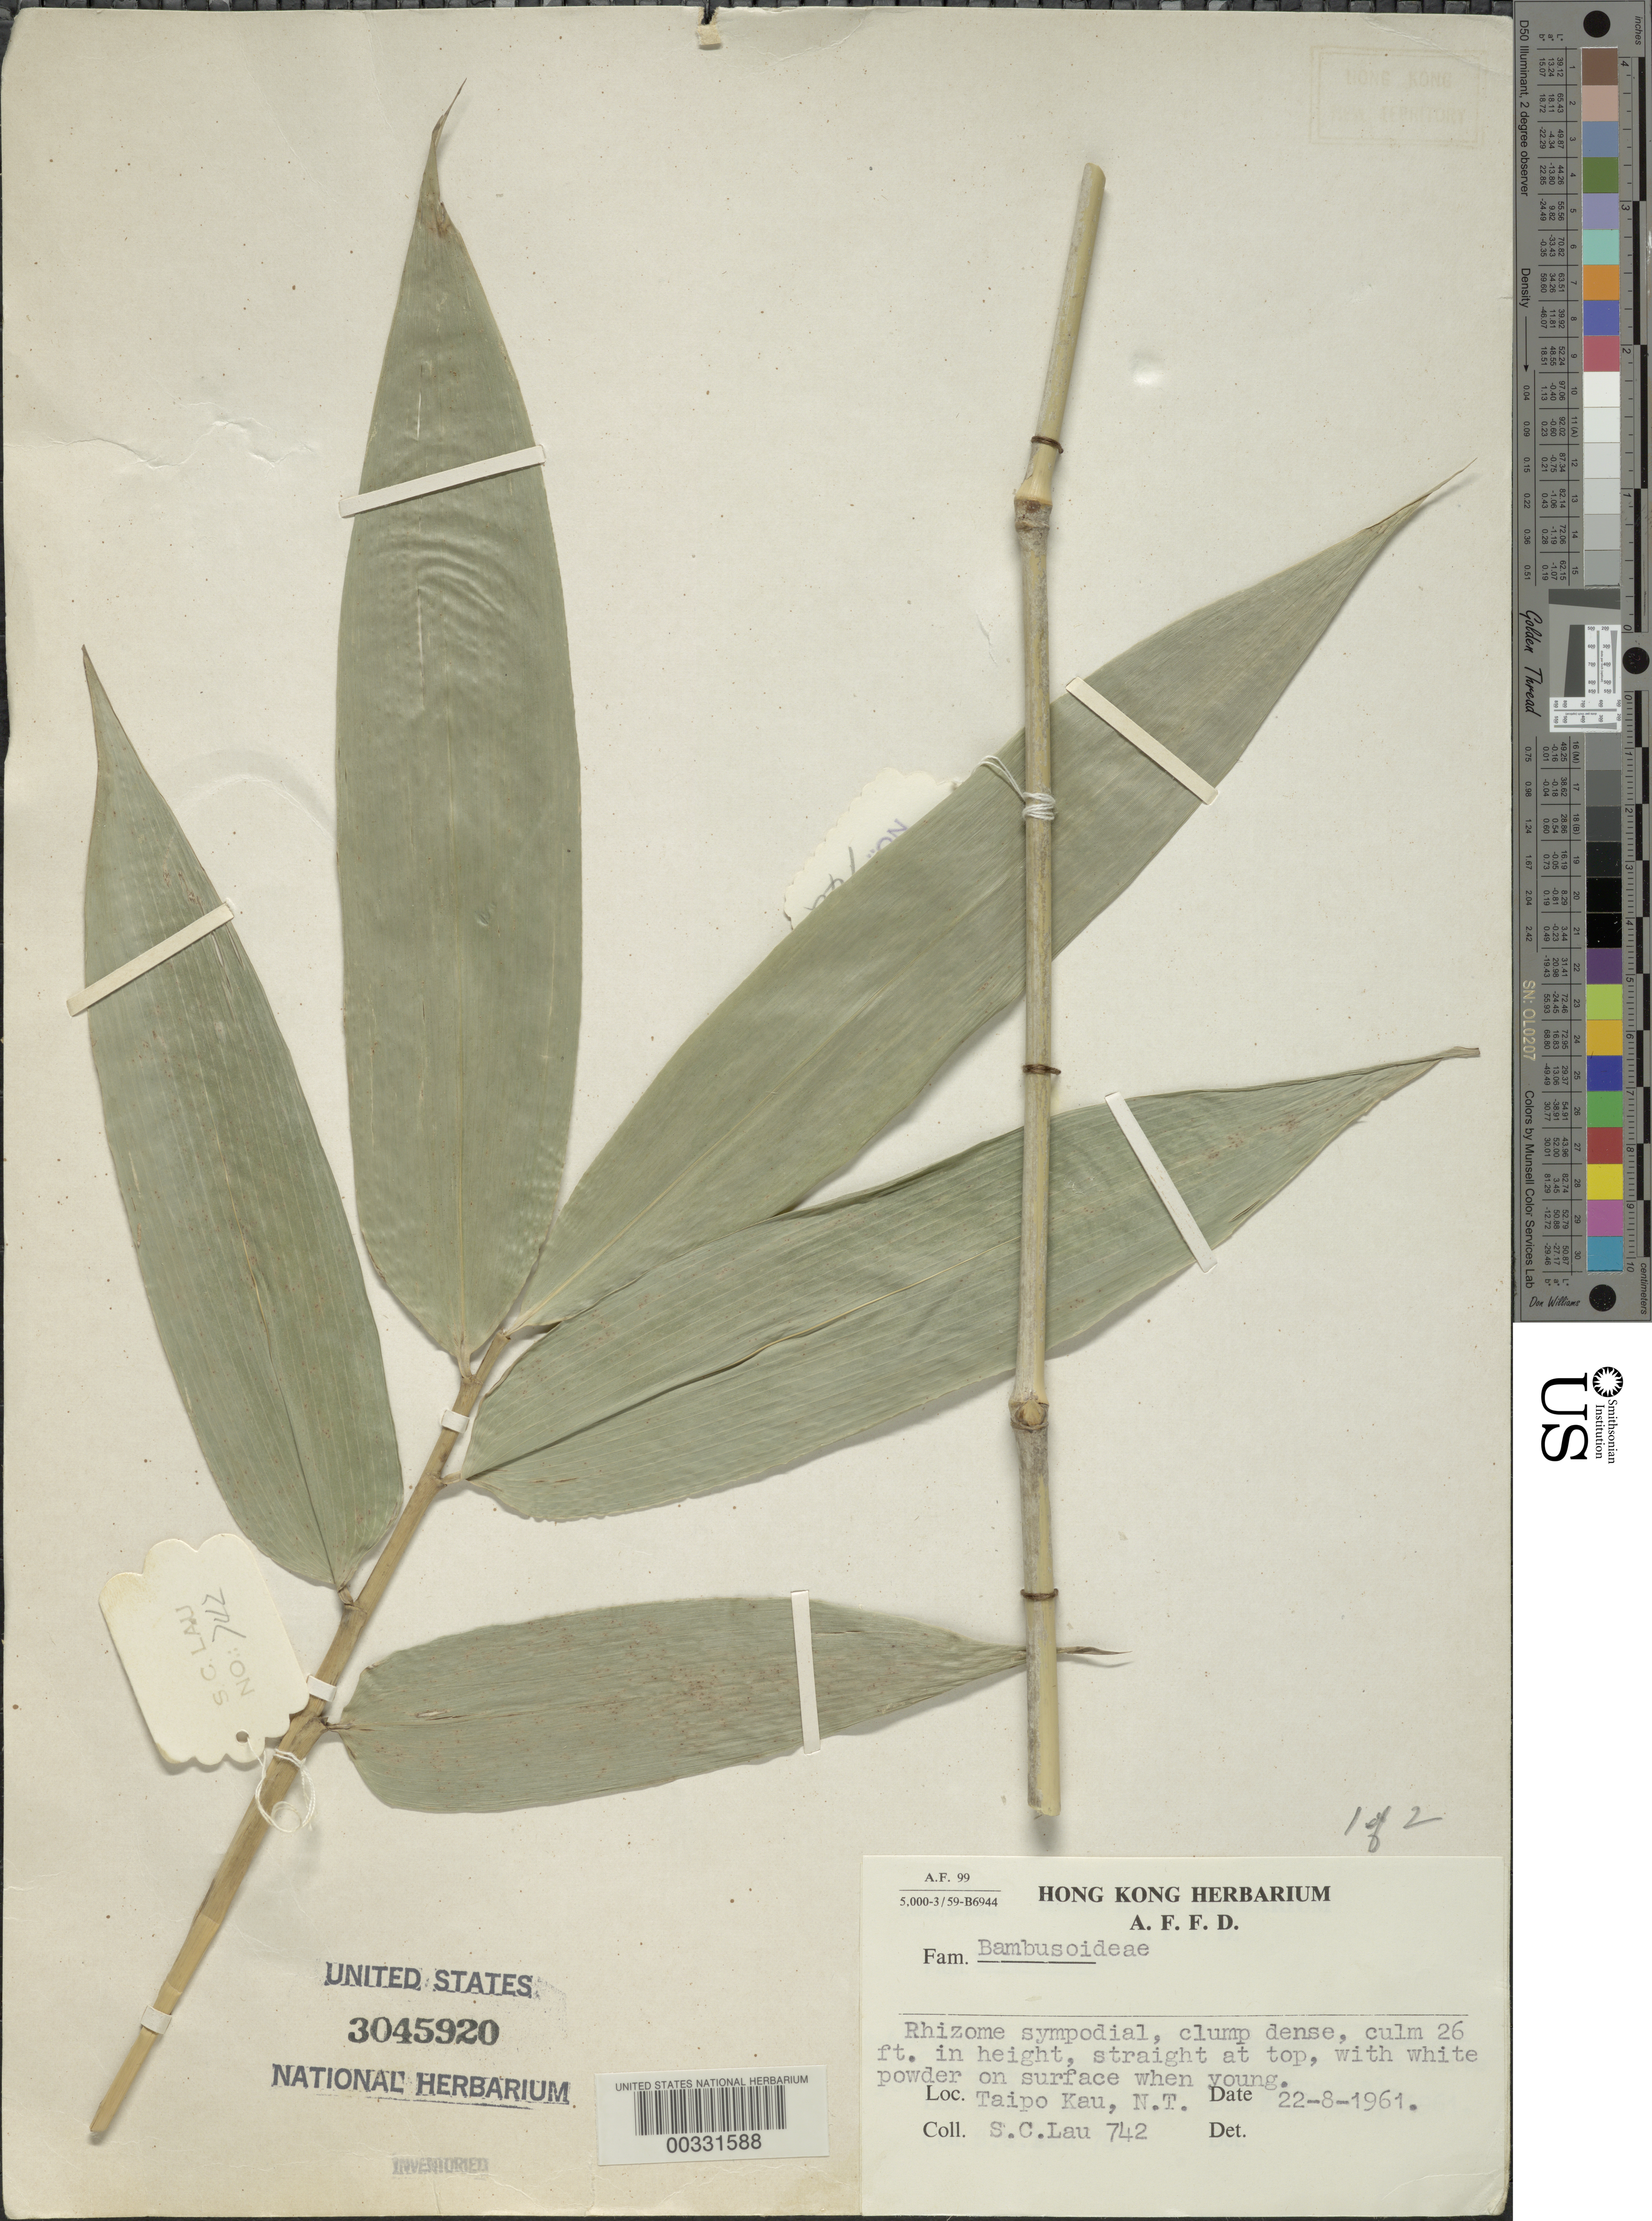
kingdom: Plantae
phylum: Tracheophyta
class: Liliopsida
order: Poales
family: Poaceae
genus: Dendrocalamus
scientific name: Dendrocalamus sp.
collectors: S. C. Lau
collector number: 742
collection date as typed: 22 Aug 1961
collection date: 1961-08-22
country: China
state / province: Hong Kong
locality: Taipo kau, n.t.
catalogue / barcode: US 3045920